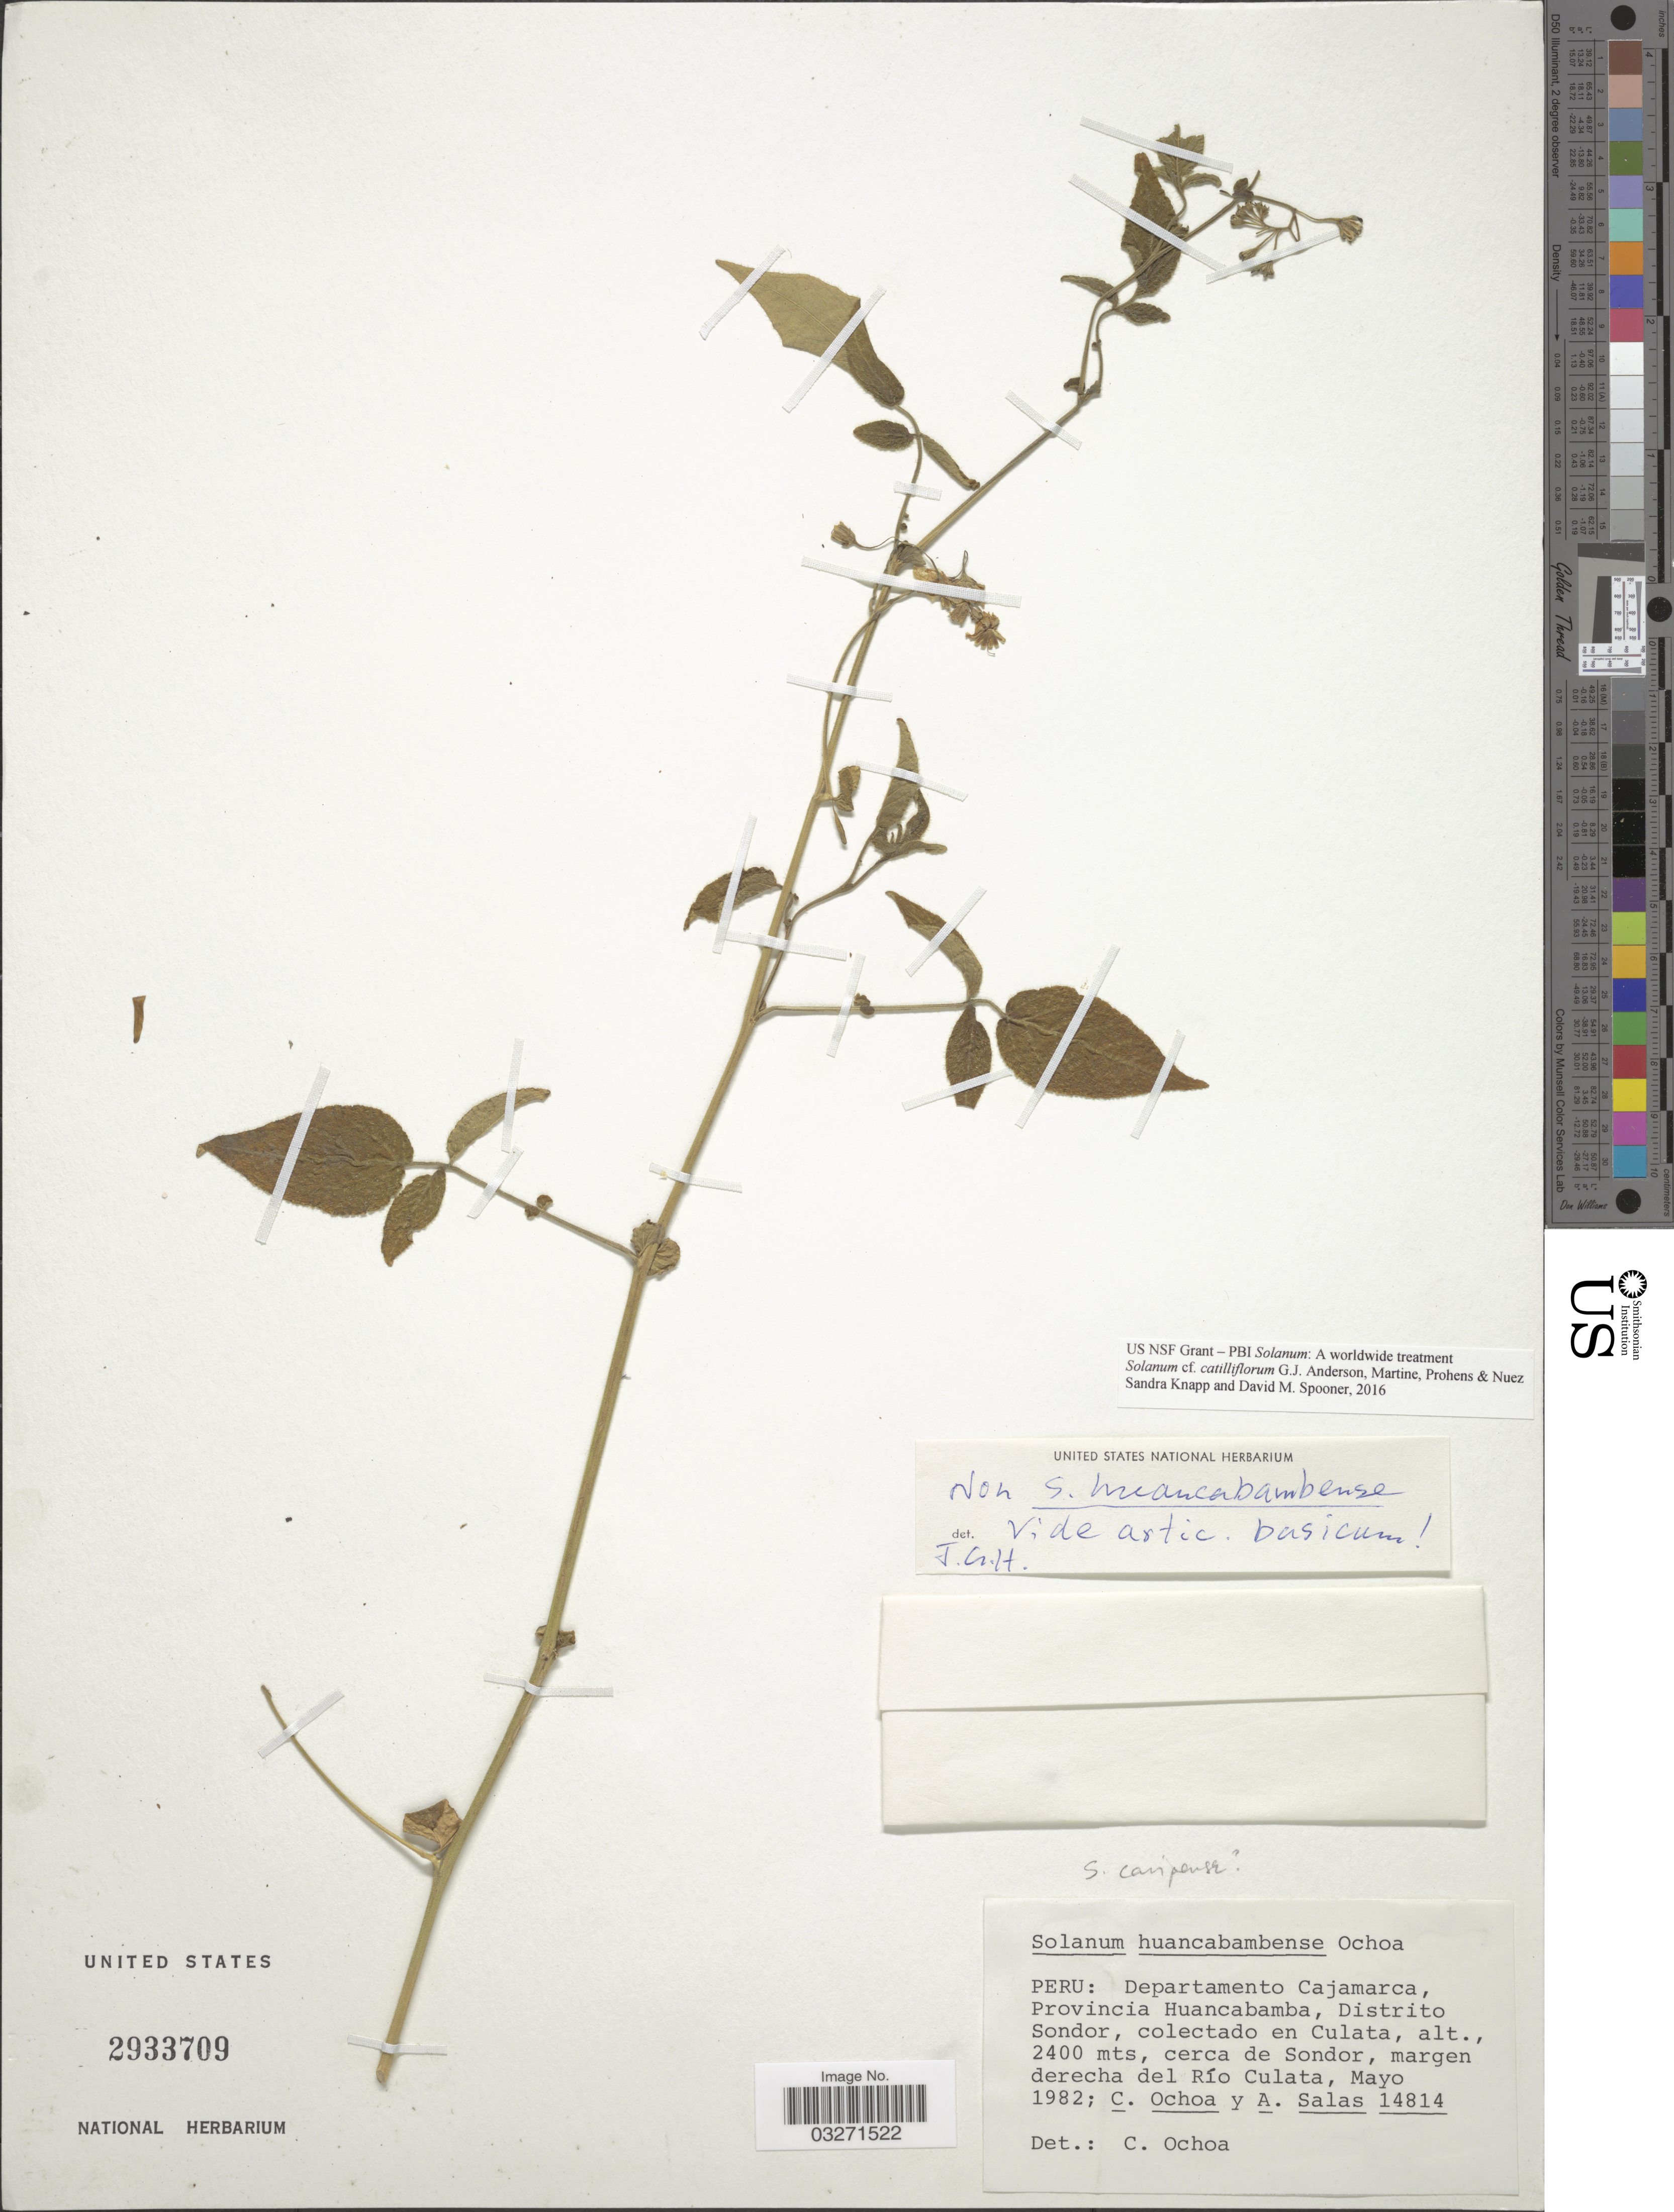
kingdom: Plantae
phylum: Tracheophyta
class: Magnoliopsida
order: Solanales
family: Solanaceae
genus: Solanum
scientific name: Solanum catilliflorum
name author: G.J. Anderson et al.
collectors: C. Ochoa & A. Salas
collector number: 14814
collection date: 1982-05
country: Peru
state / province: Cajamarca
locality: Departamento Cajamarca, Provincia Huancabamba, Distrito Sondor, colectado en Culata, cerca de Sondor, margen derecha del Río Culata.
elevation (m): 2400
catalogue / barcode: US 2933709